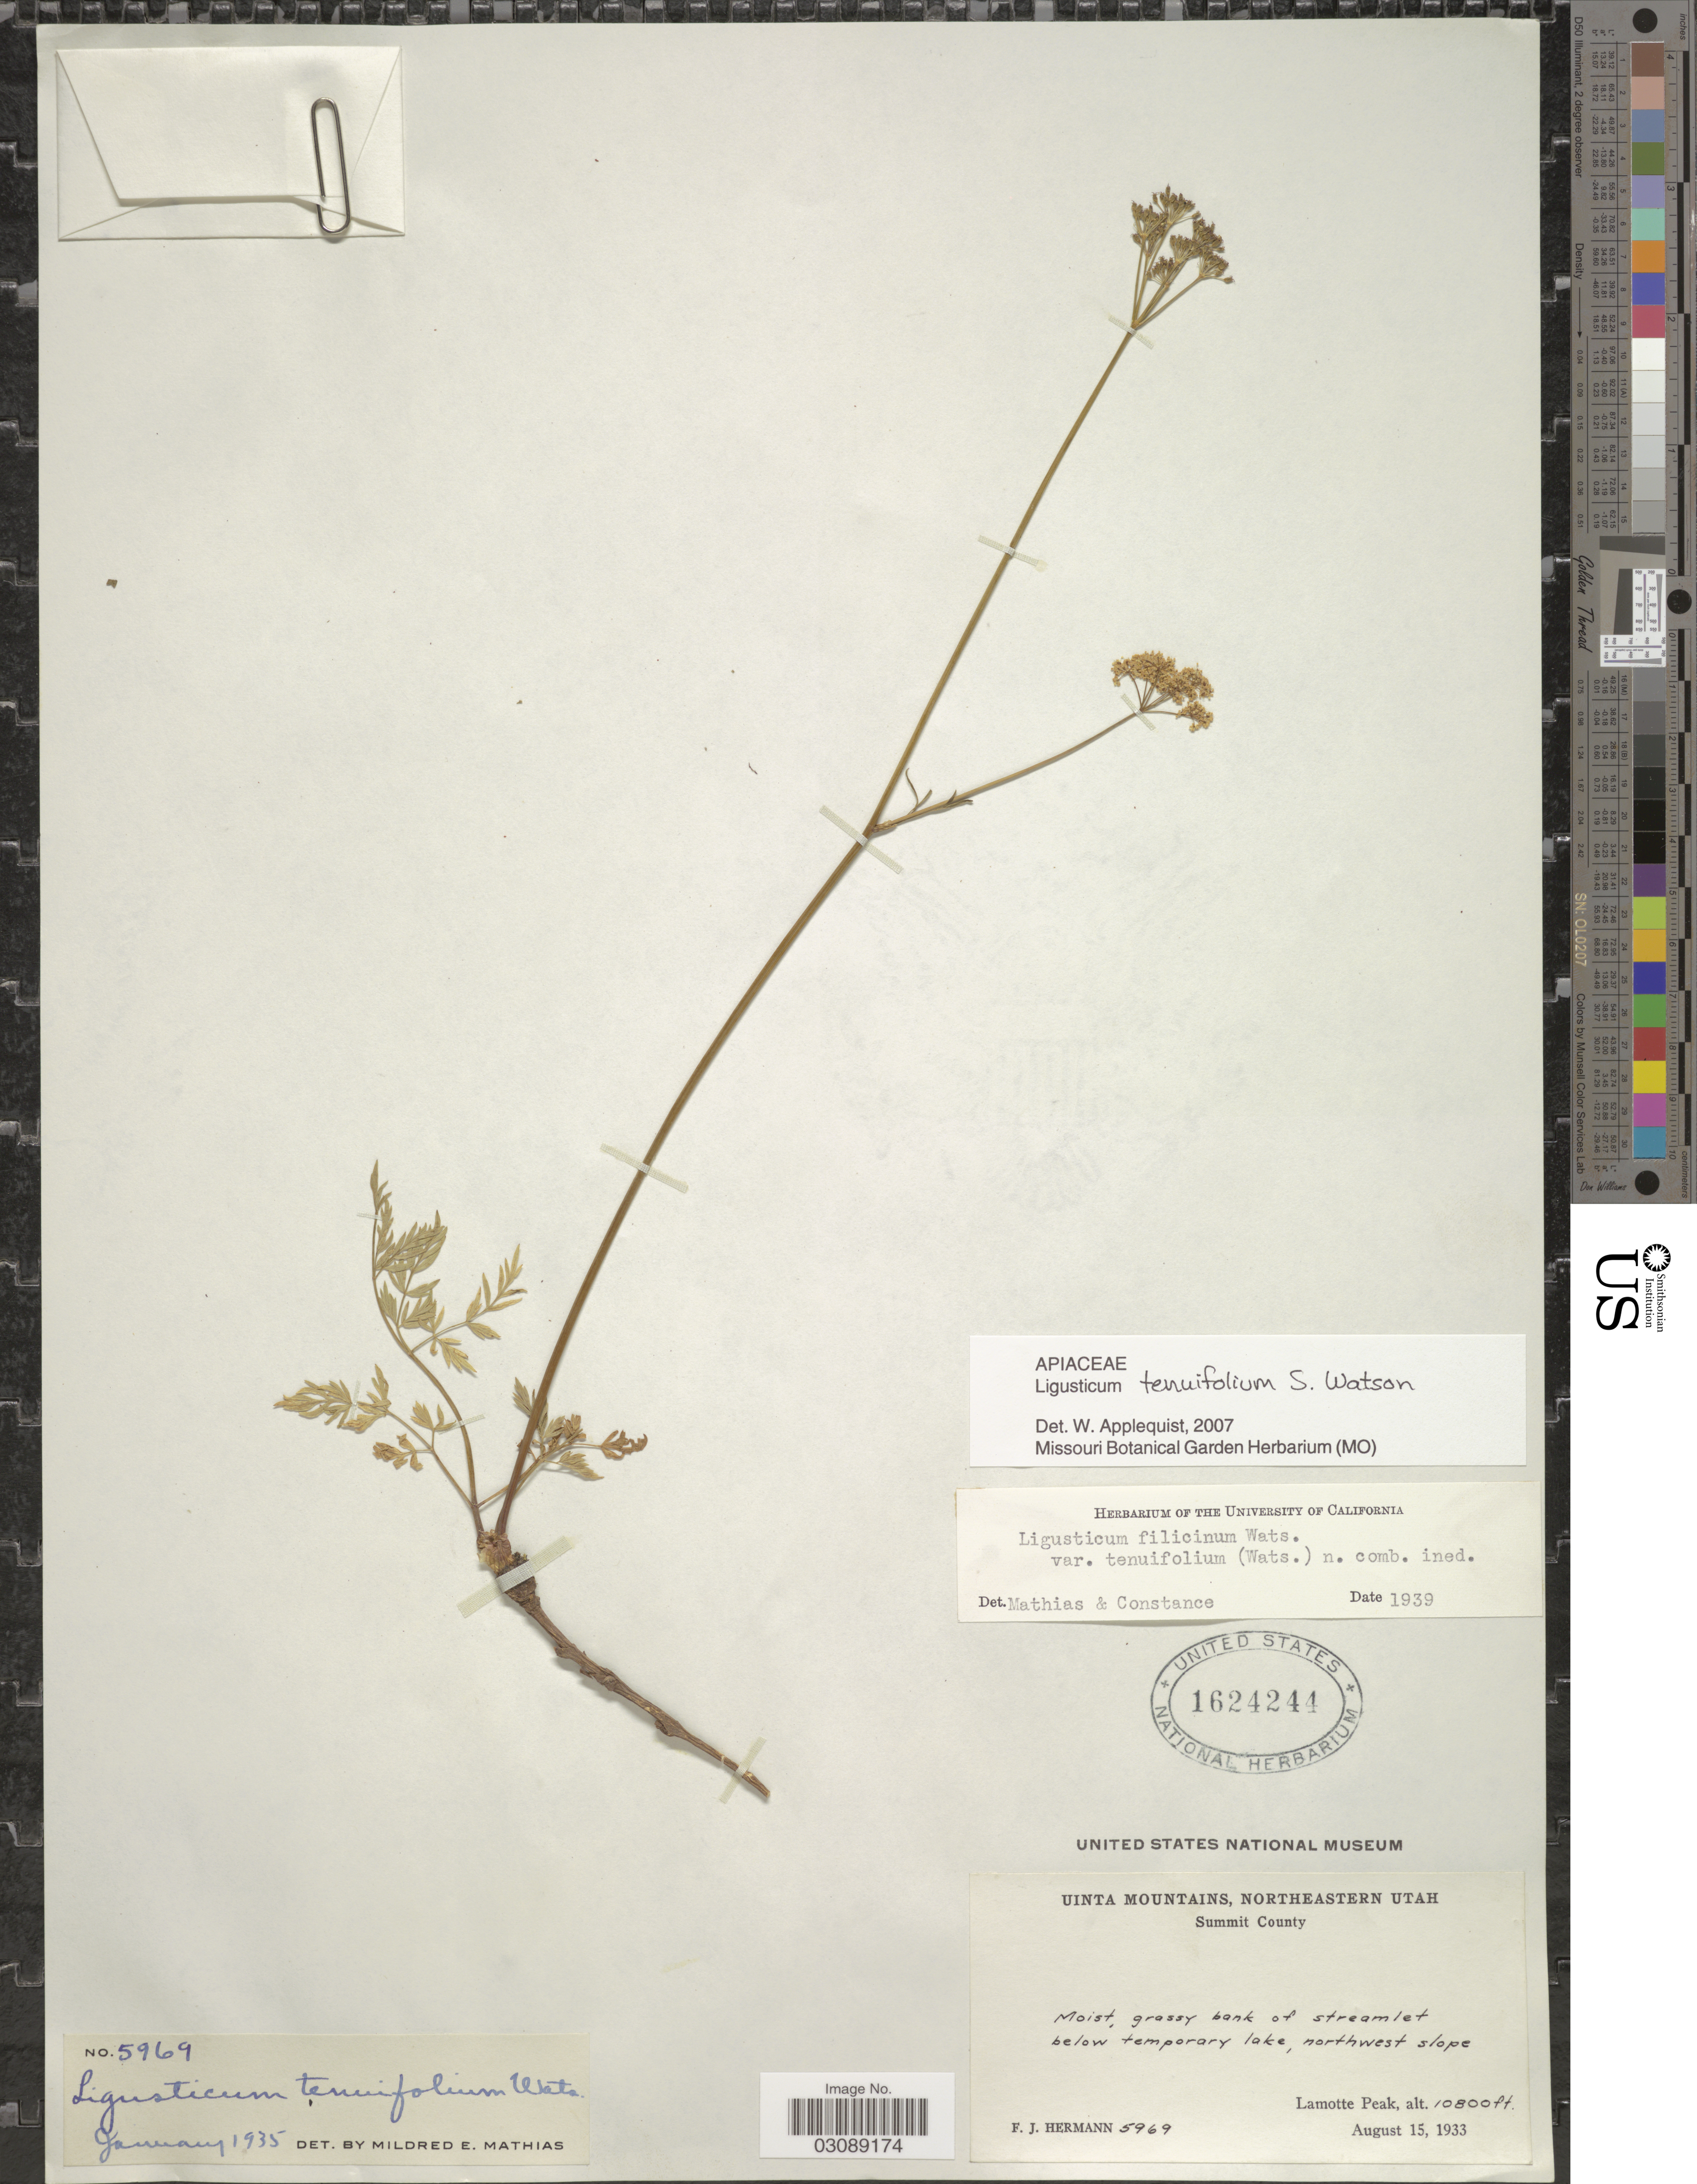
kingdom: Plantae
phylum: Tracheophyta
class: Magnoliopsida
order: Apiales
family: Apiaceae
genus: Ligusticum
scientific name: Ligusticum tenuifolium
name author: S. Watson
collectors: F. J. Hermann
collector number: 5969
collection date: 1933-08-15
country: United States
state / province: Utah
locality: Uinta Mountains, Northeastern Utah, Summit County, Moist, grassy bank of streamlet below temporary lake, northwest slope, Lamotte Peak.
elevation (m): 3292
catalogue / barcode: US 1624244